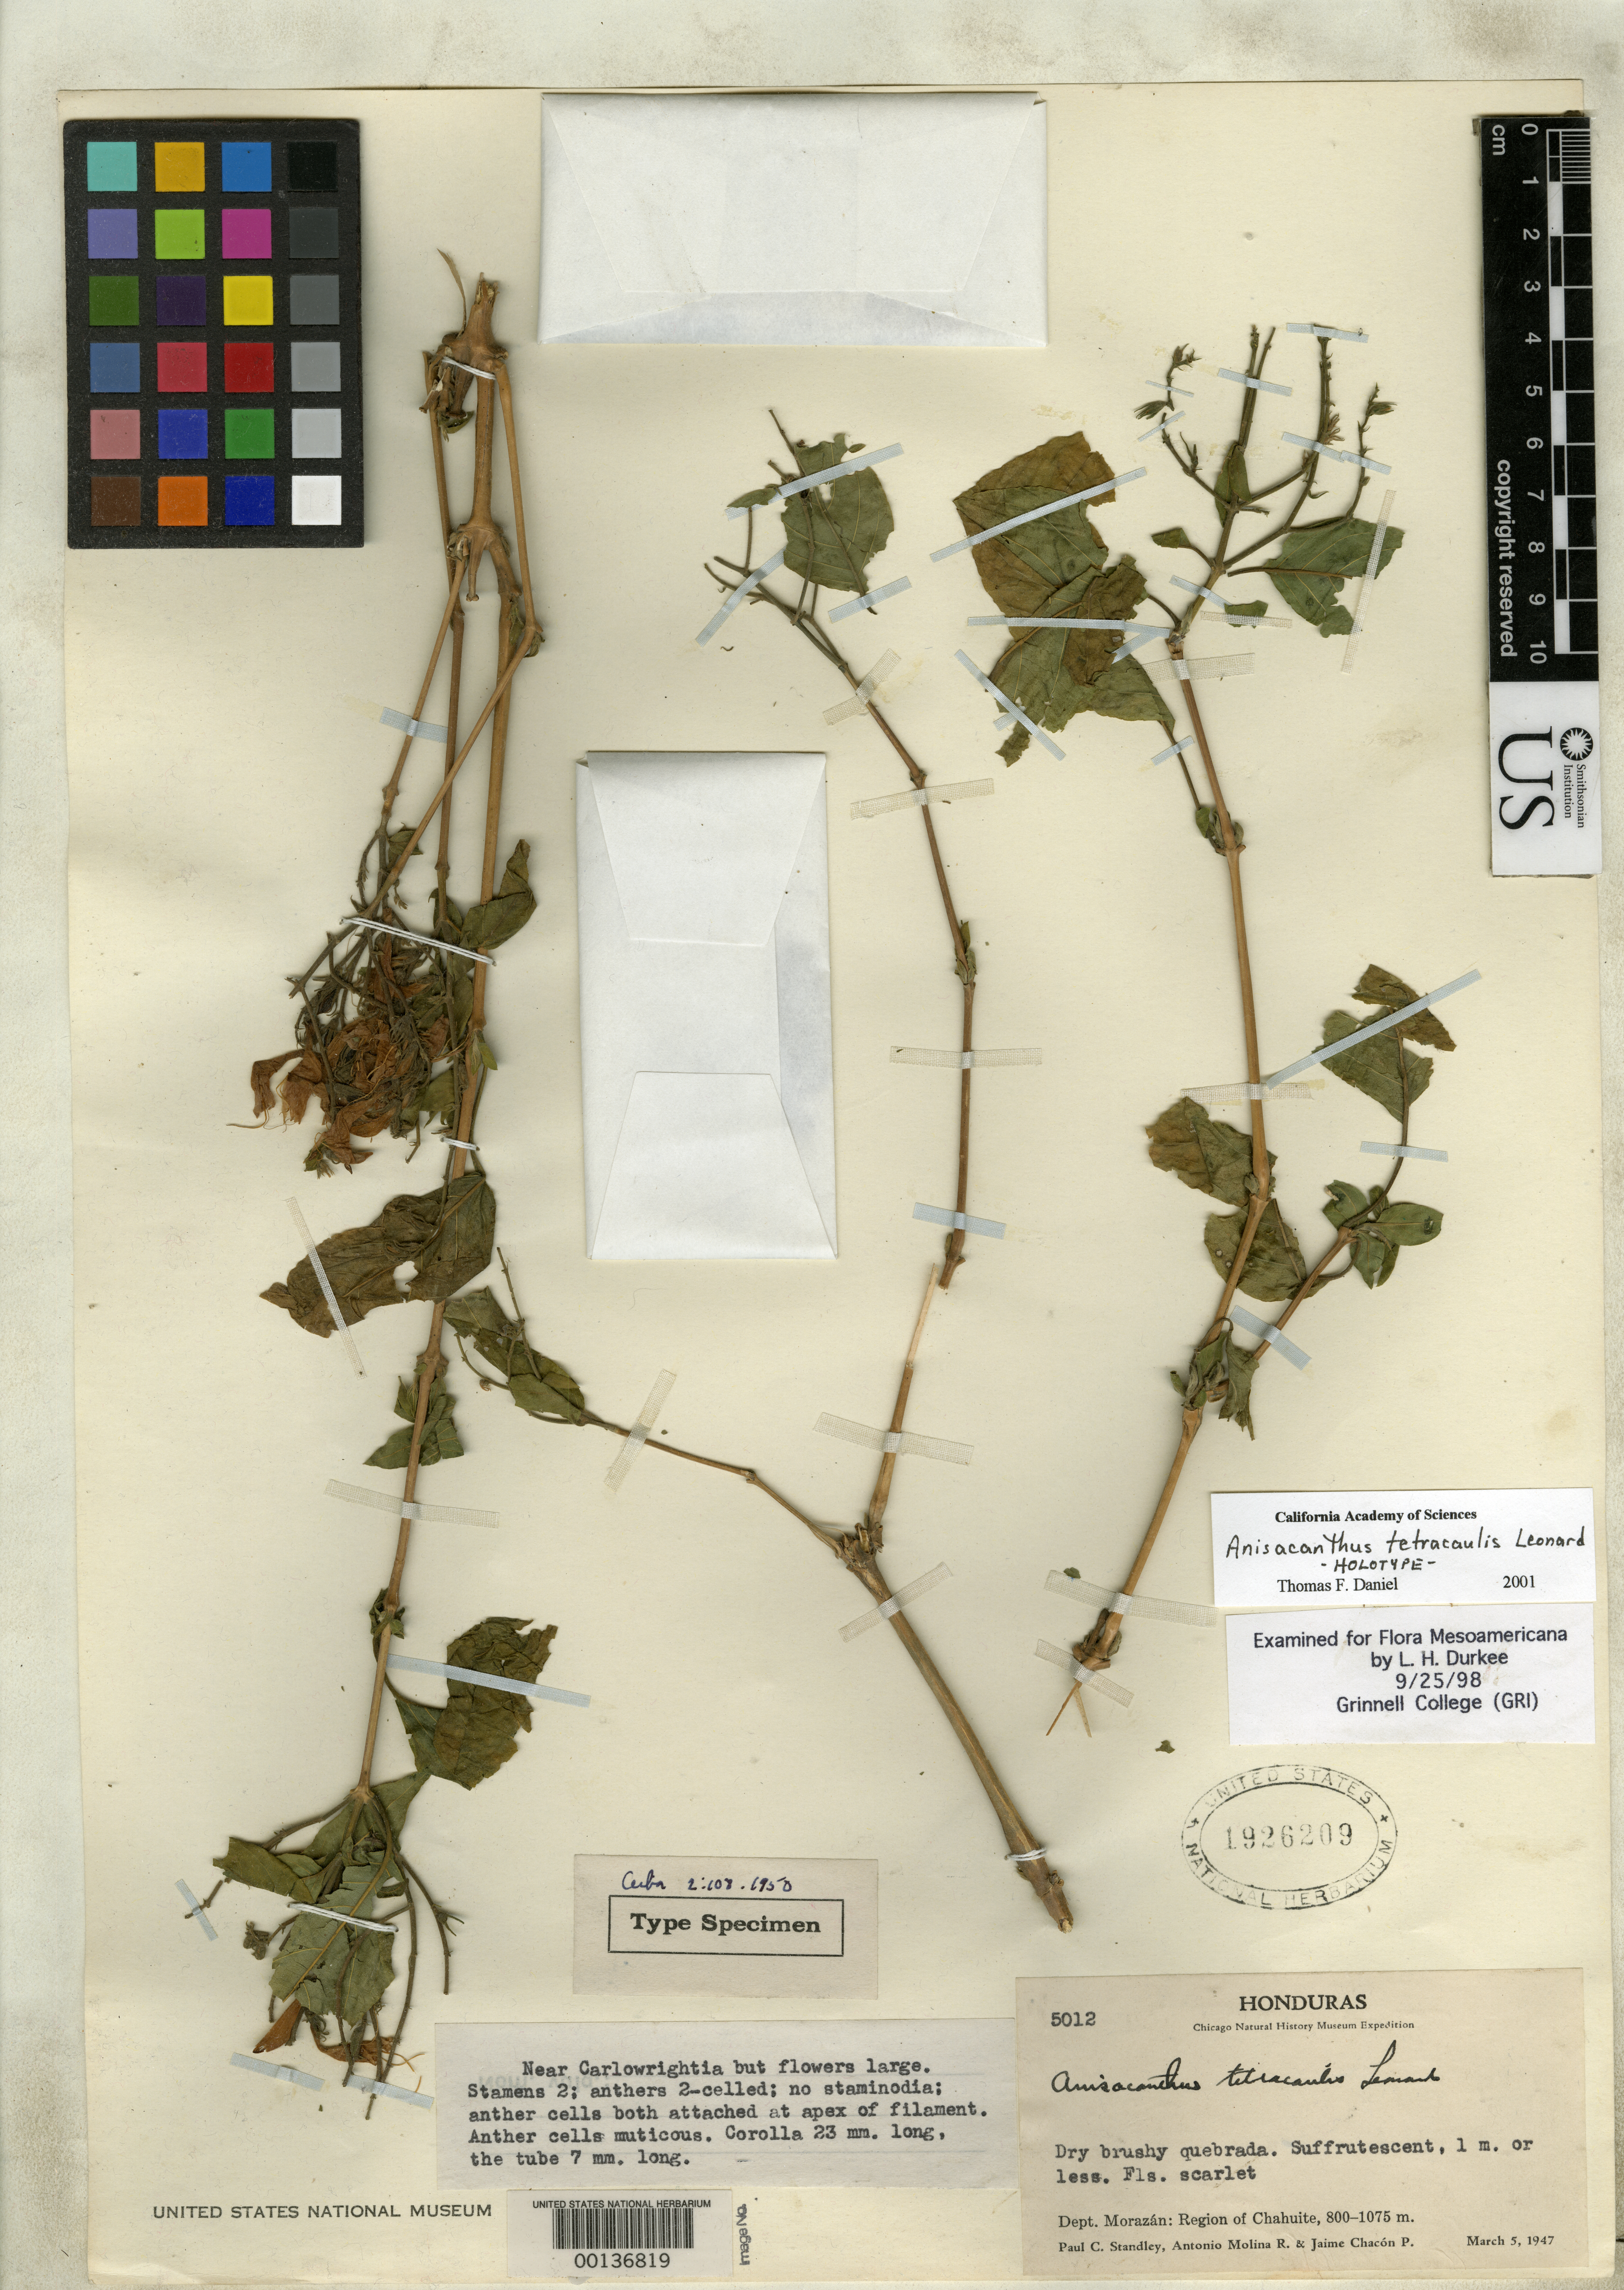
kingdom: Plantae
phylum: Tracheophyta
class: Magnoliopsida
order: Lamiales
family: Acanthaceae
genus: Anisacanthus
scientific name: Anisacanthus tetracaulis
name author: Leonard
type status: Holotype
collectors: P. C. Standley, A. Molina R. & J. Chacon P.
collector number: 5012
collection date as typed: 05 Mar 1947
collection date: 1947-03-05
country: Honduras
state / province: Fco. Morazán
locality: Region of Chaguite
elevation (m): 800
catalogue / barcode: US 1926209